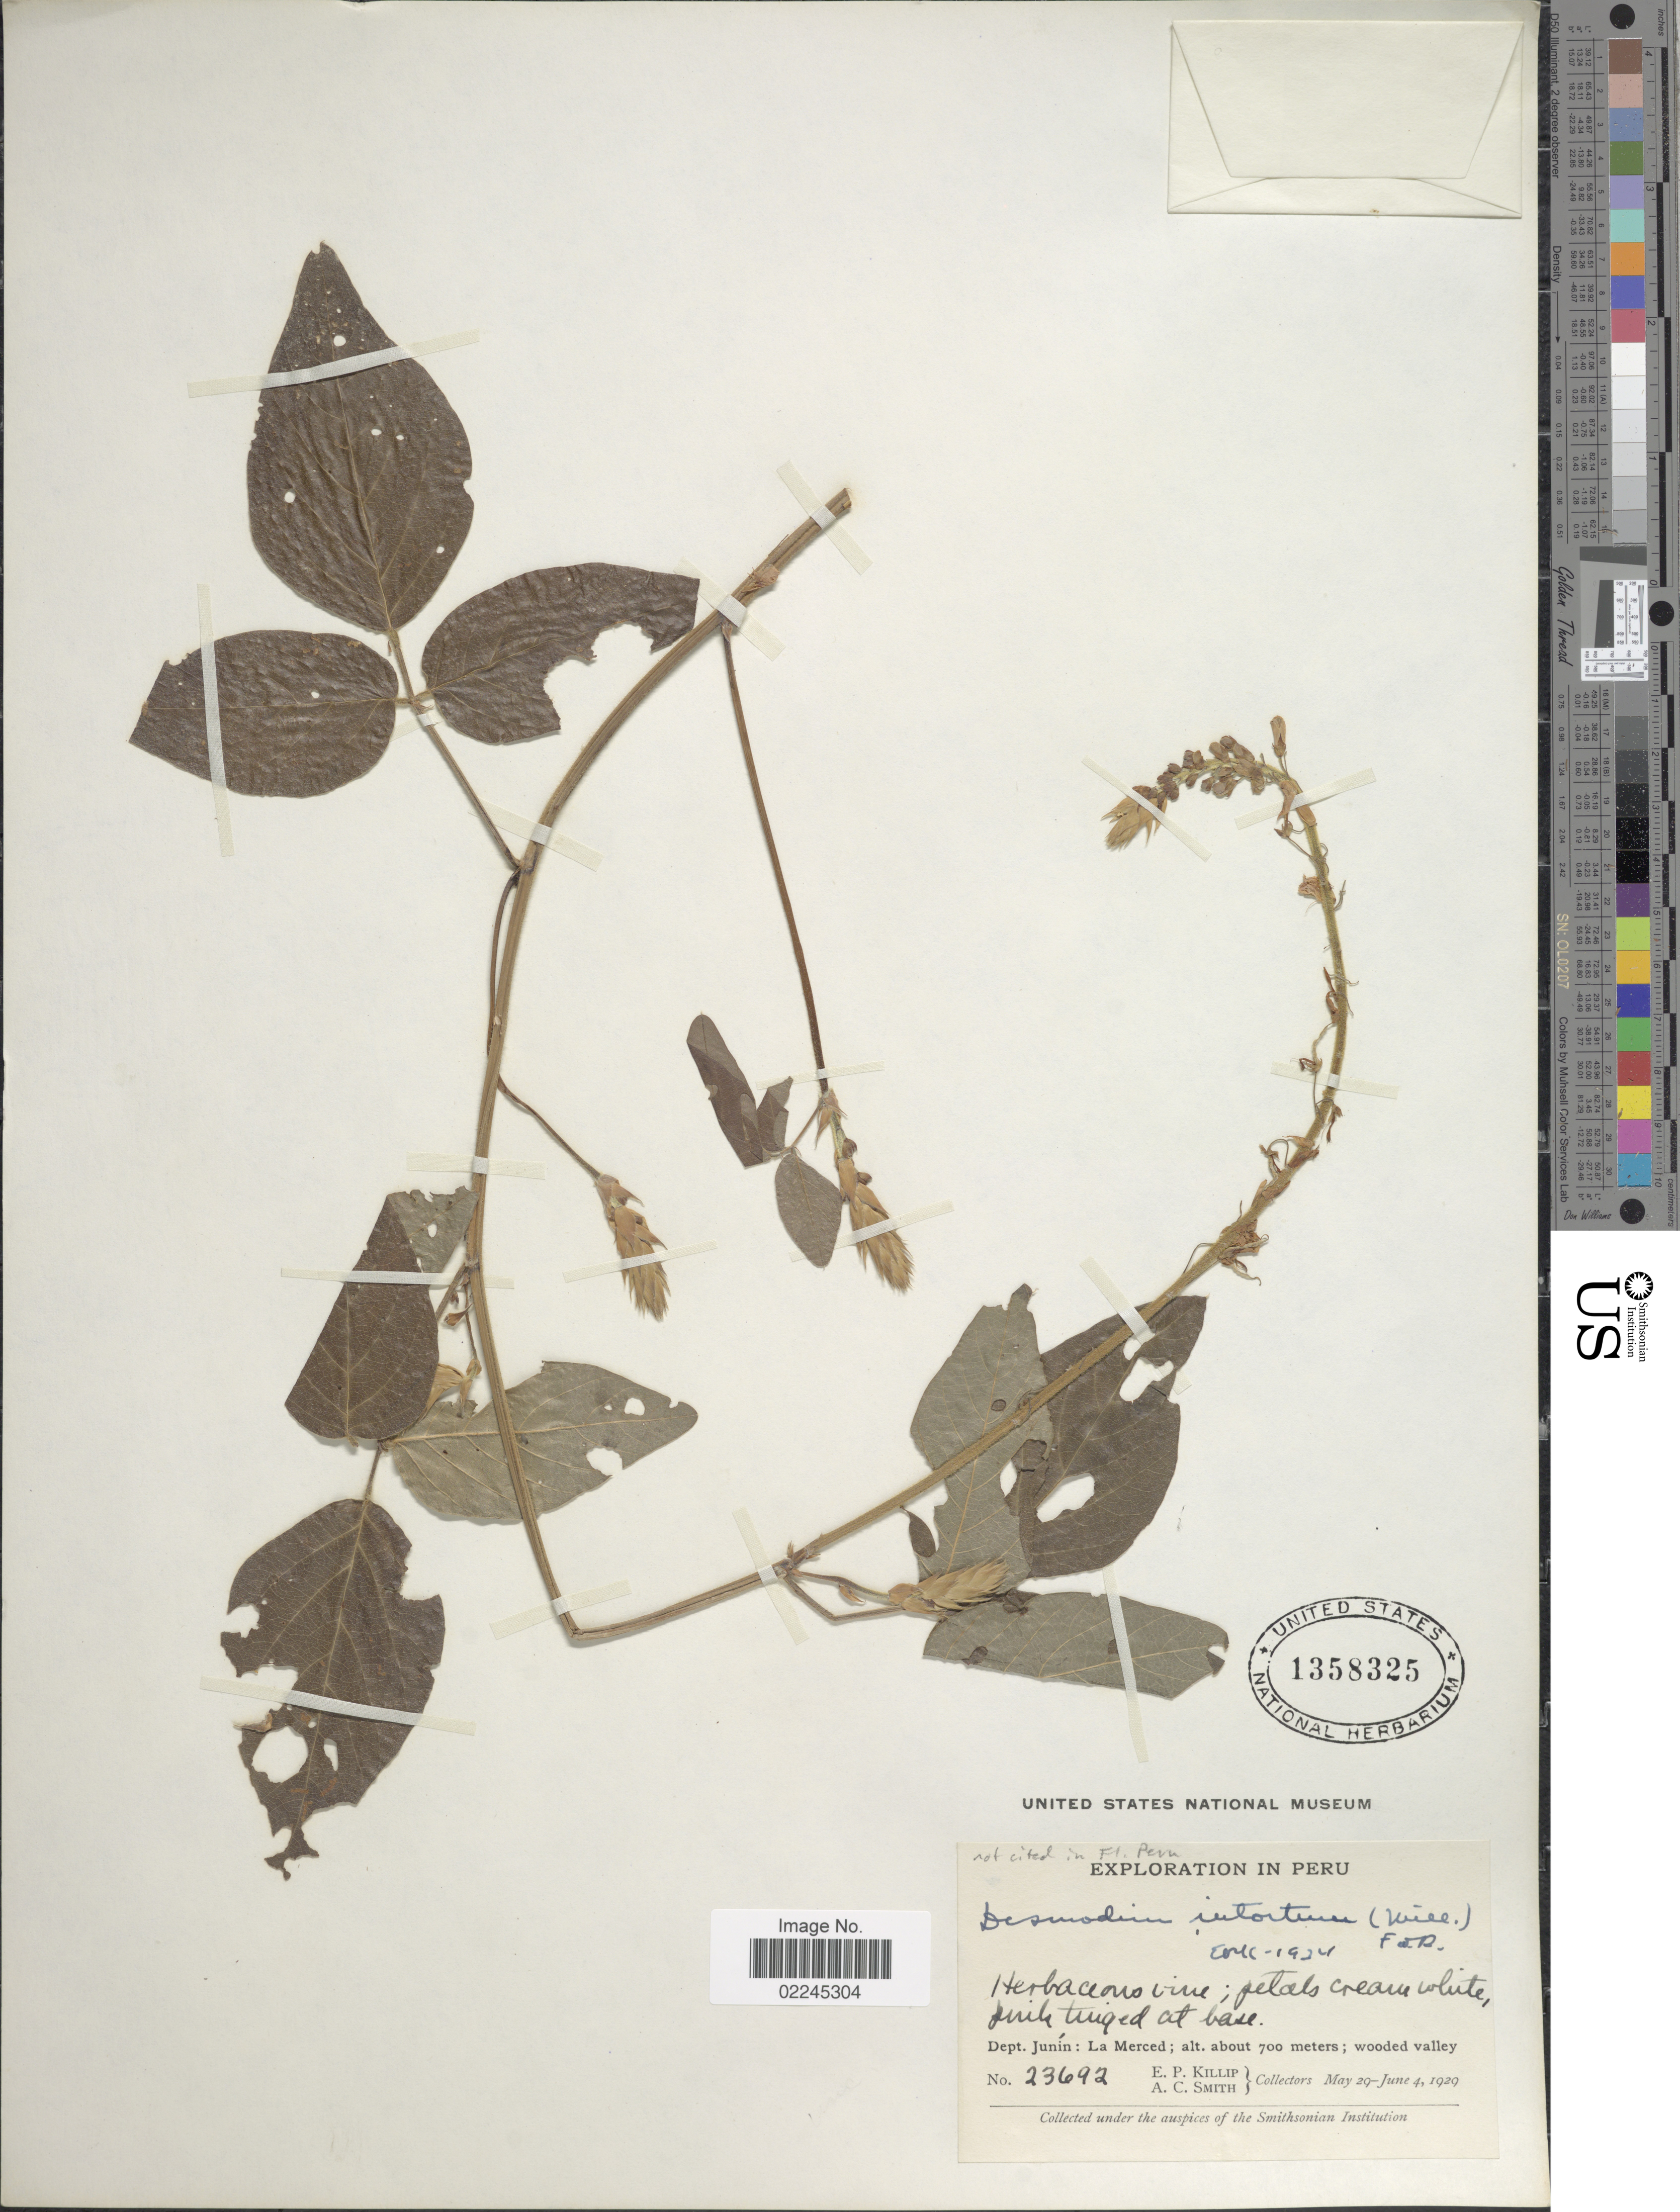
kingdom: Plantae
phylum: Tracheophyta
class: Magnoliopsida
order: Fabales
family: Fabaceae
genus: Desmodium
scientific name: Desmodium intortum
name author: (Mill.) Urb.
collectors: E. P. Killip & A. C. Smith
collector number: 23692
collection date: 1929-05-29/1929-06-04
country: Peru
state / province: Junín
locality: Dept. Junin: La Merced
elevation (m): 700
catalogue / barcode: US 1358325